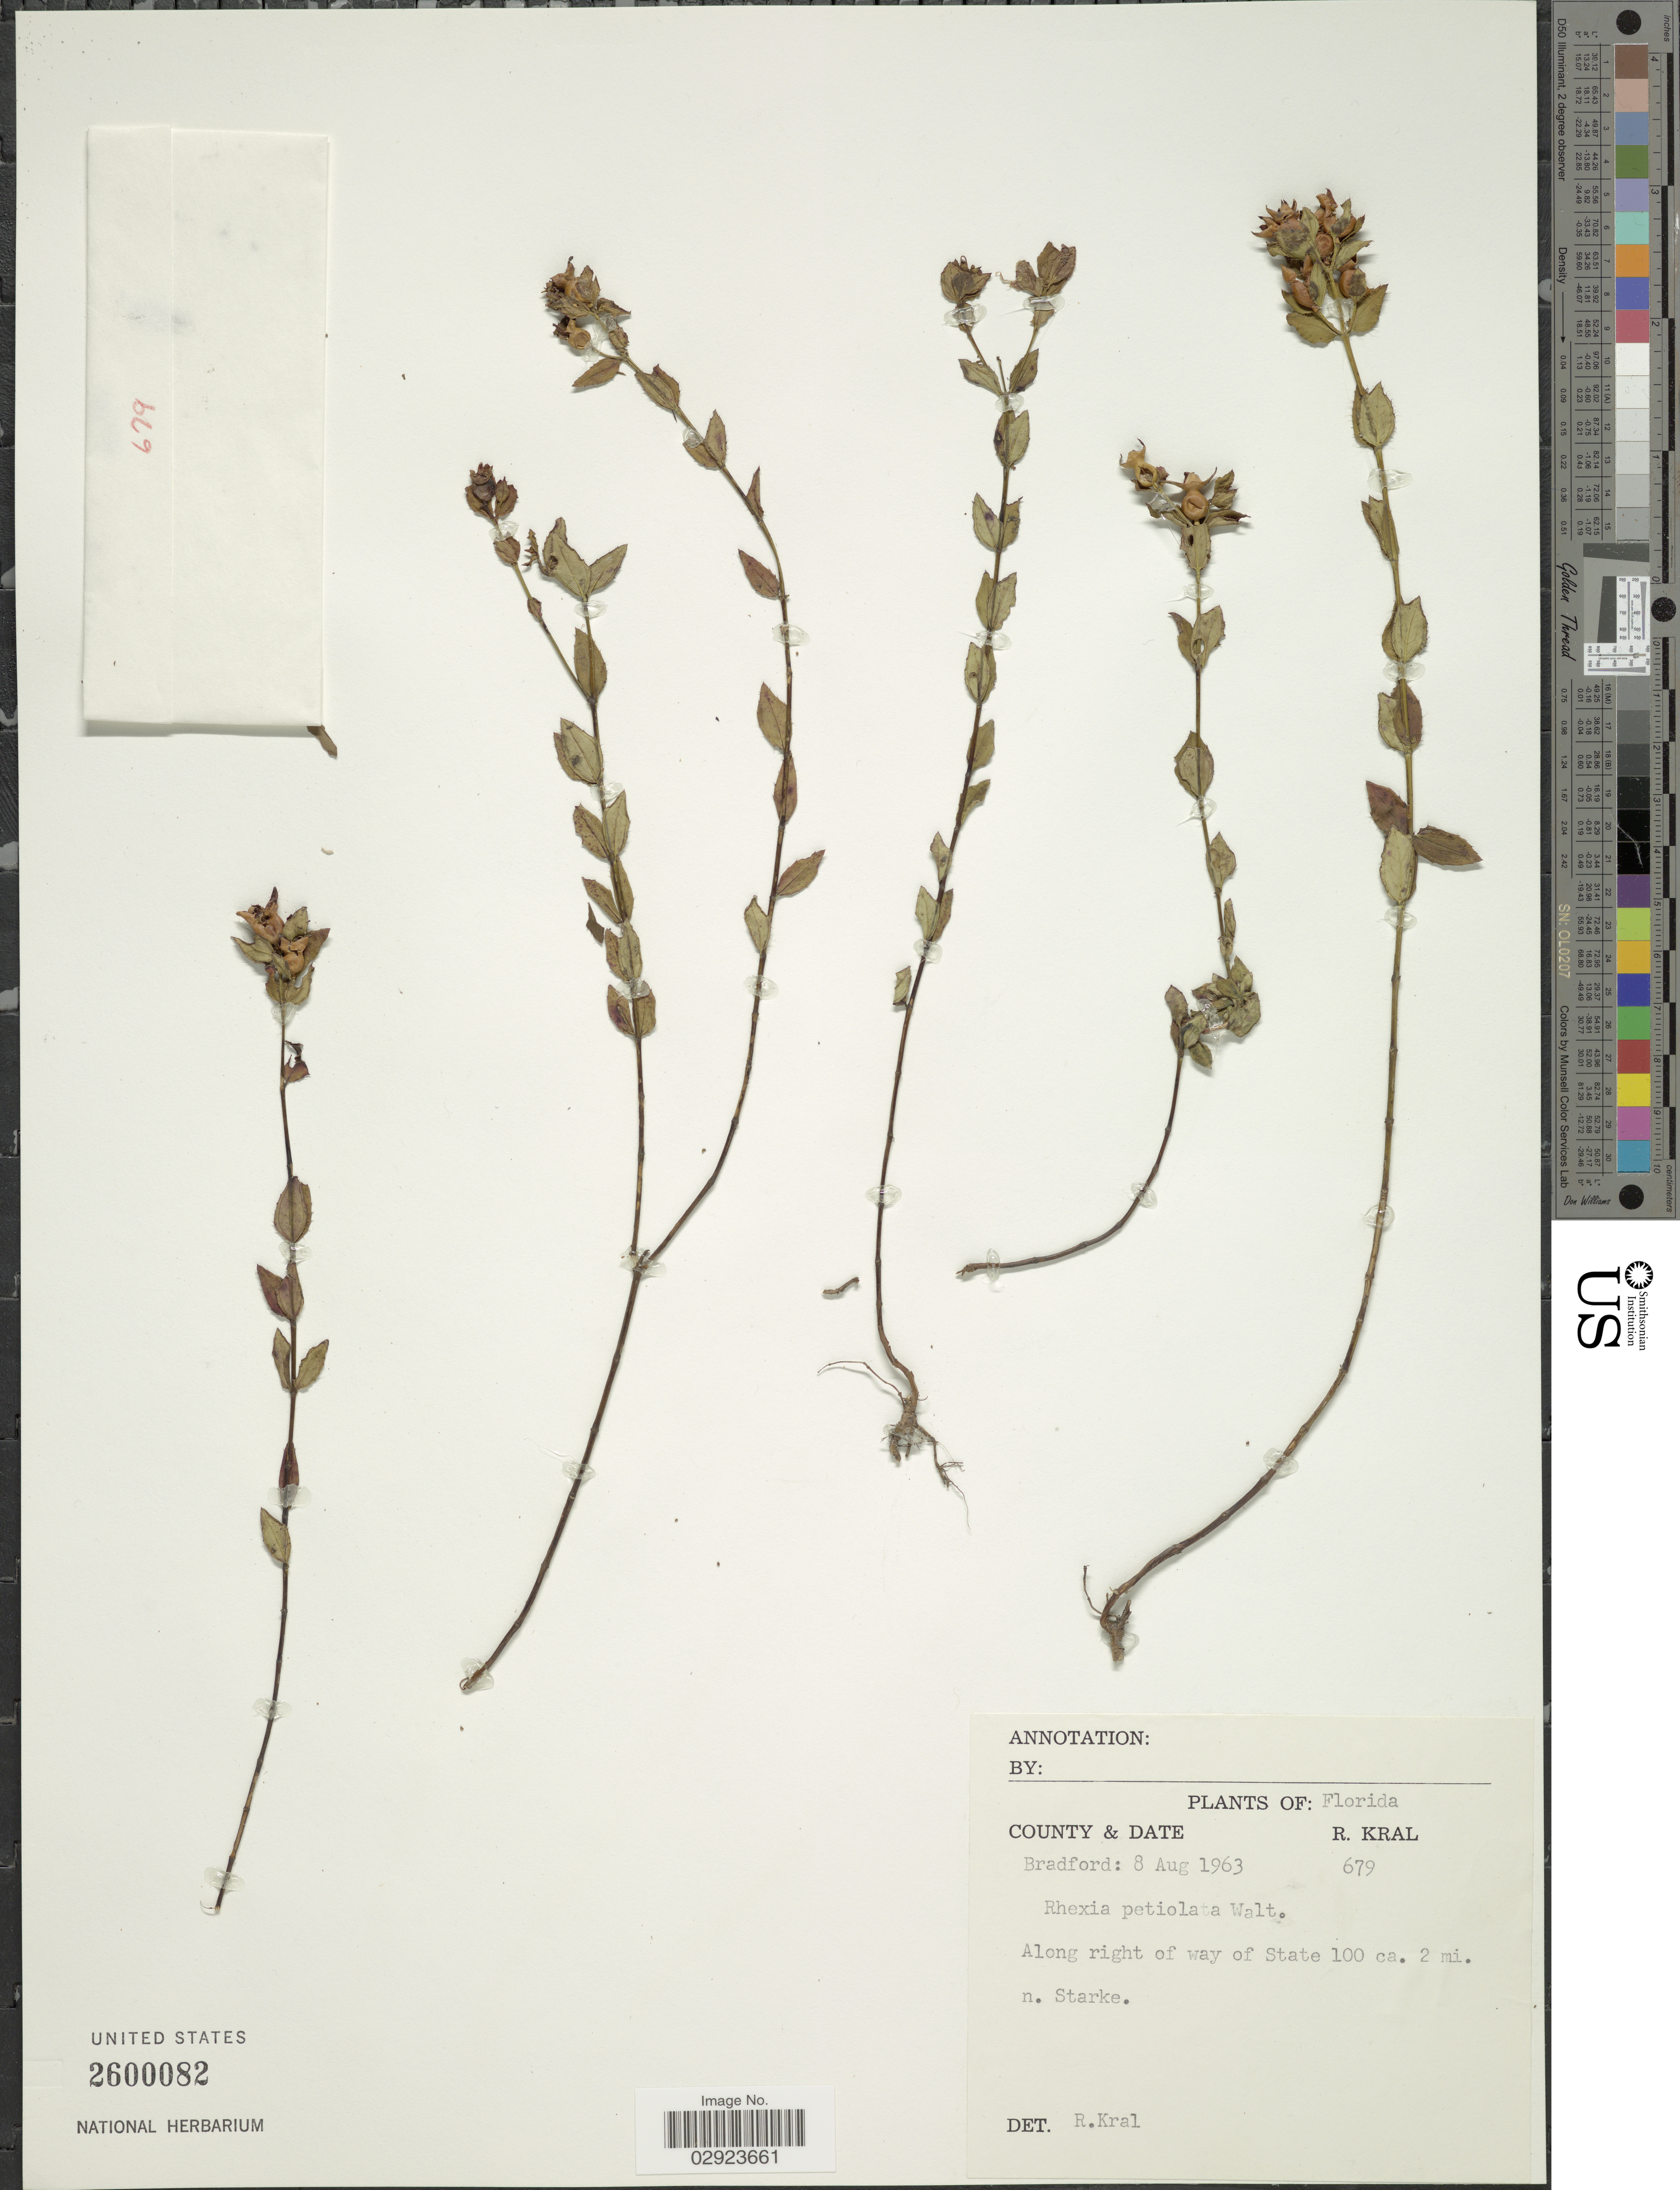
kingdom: Plantae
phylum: Tracheophyta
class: Magnoliopsida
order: Myrtales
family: Melastomataceae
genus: Rhexia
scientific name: Rhexia petiolata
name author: Walter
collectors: R. Kral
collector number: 679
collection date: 1963-08-08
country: United States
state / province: Florida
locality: Bradford. Along right of way of State 100 ca. 2 mi. n. Starke.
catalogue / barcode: US 2600082